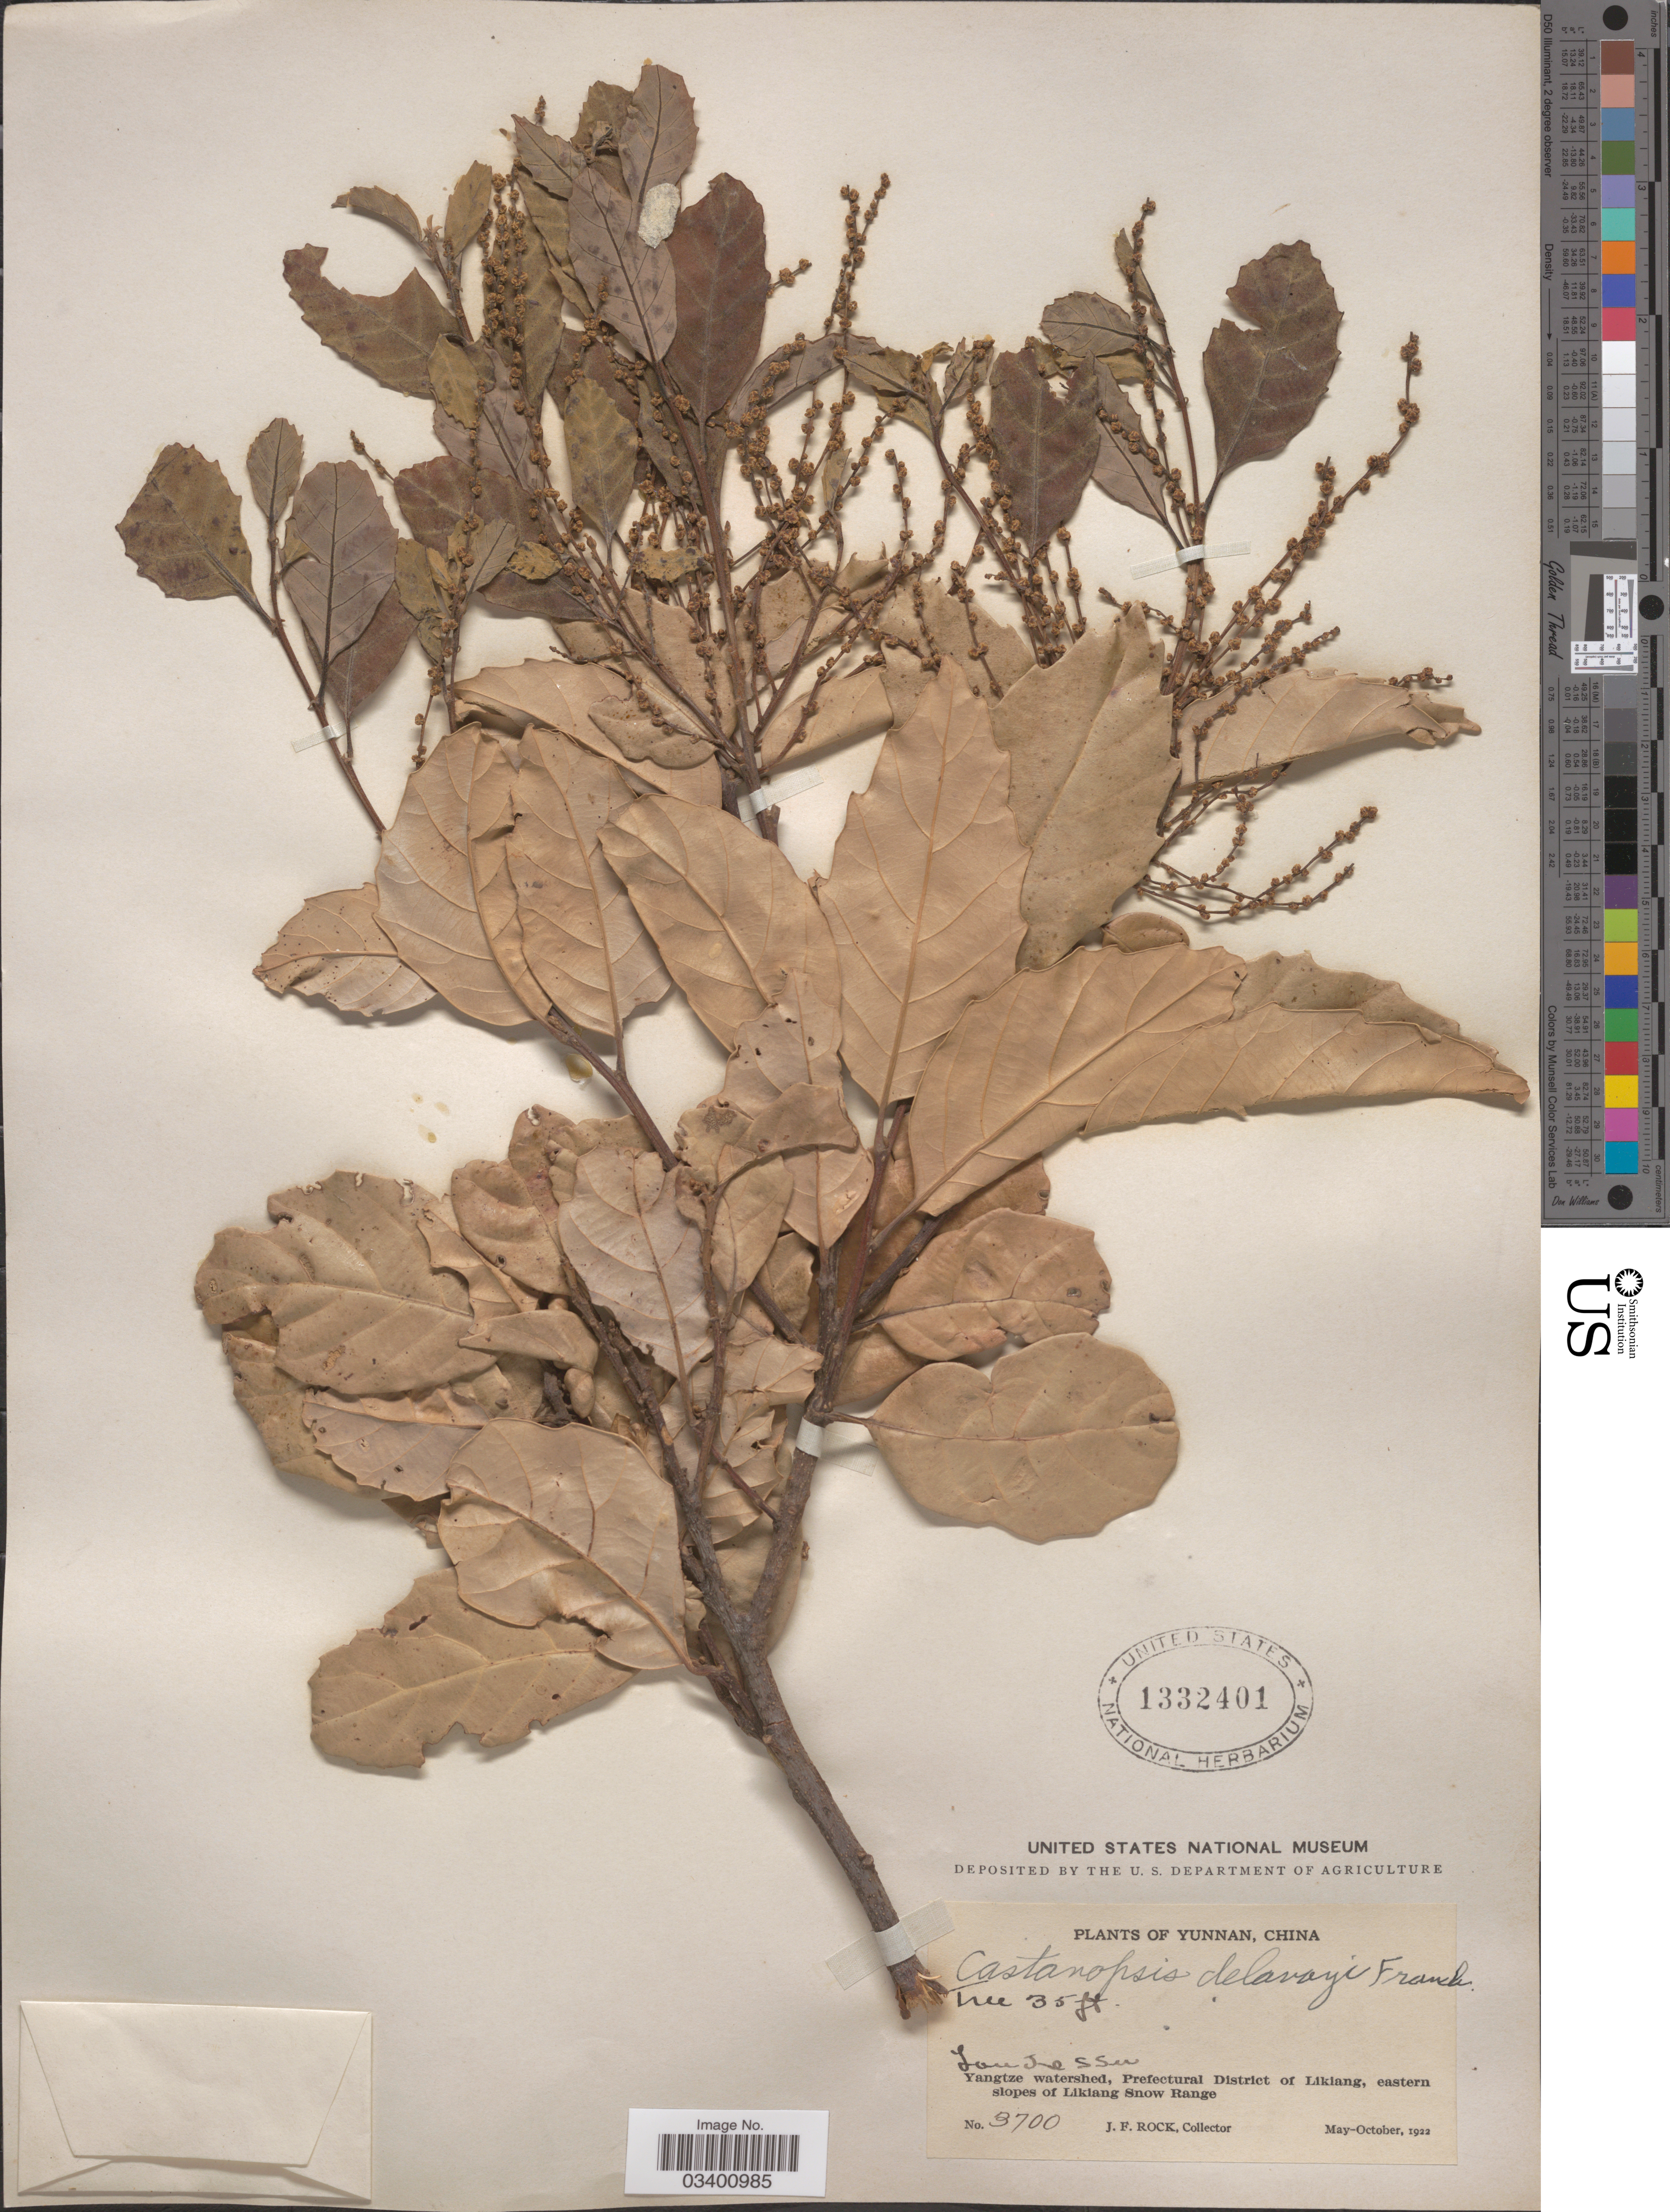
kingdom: Plantae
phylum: Tracheophyta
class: Magnoliopsida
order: Fagales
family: Fagaceae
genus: Castanopsis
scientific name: Castanopsis delavayi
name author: Franch.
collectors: J. Rock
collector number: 3700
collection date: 1922-05/1922-10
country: China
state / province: Yunnan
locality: Yangtze watershed, Prefectural District of Likiang, eastern slopes of Likiang Snow Range.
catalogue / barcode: US 1332401